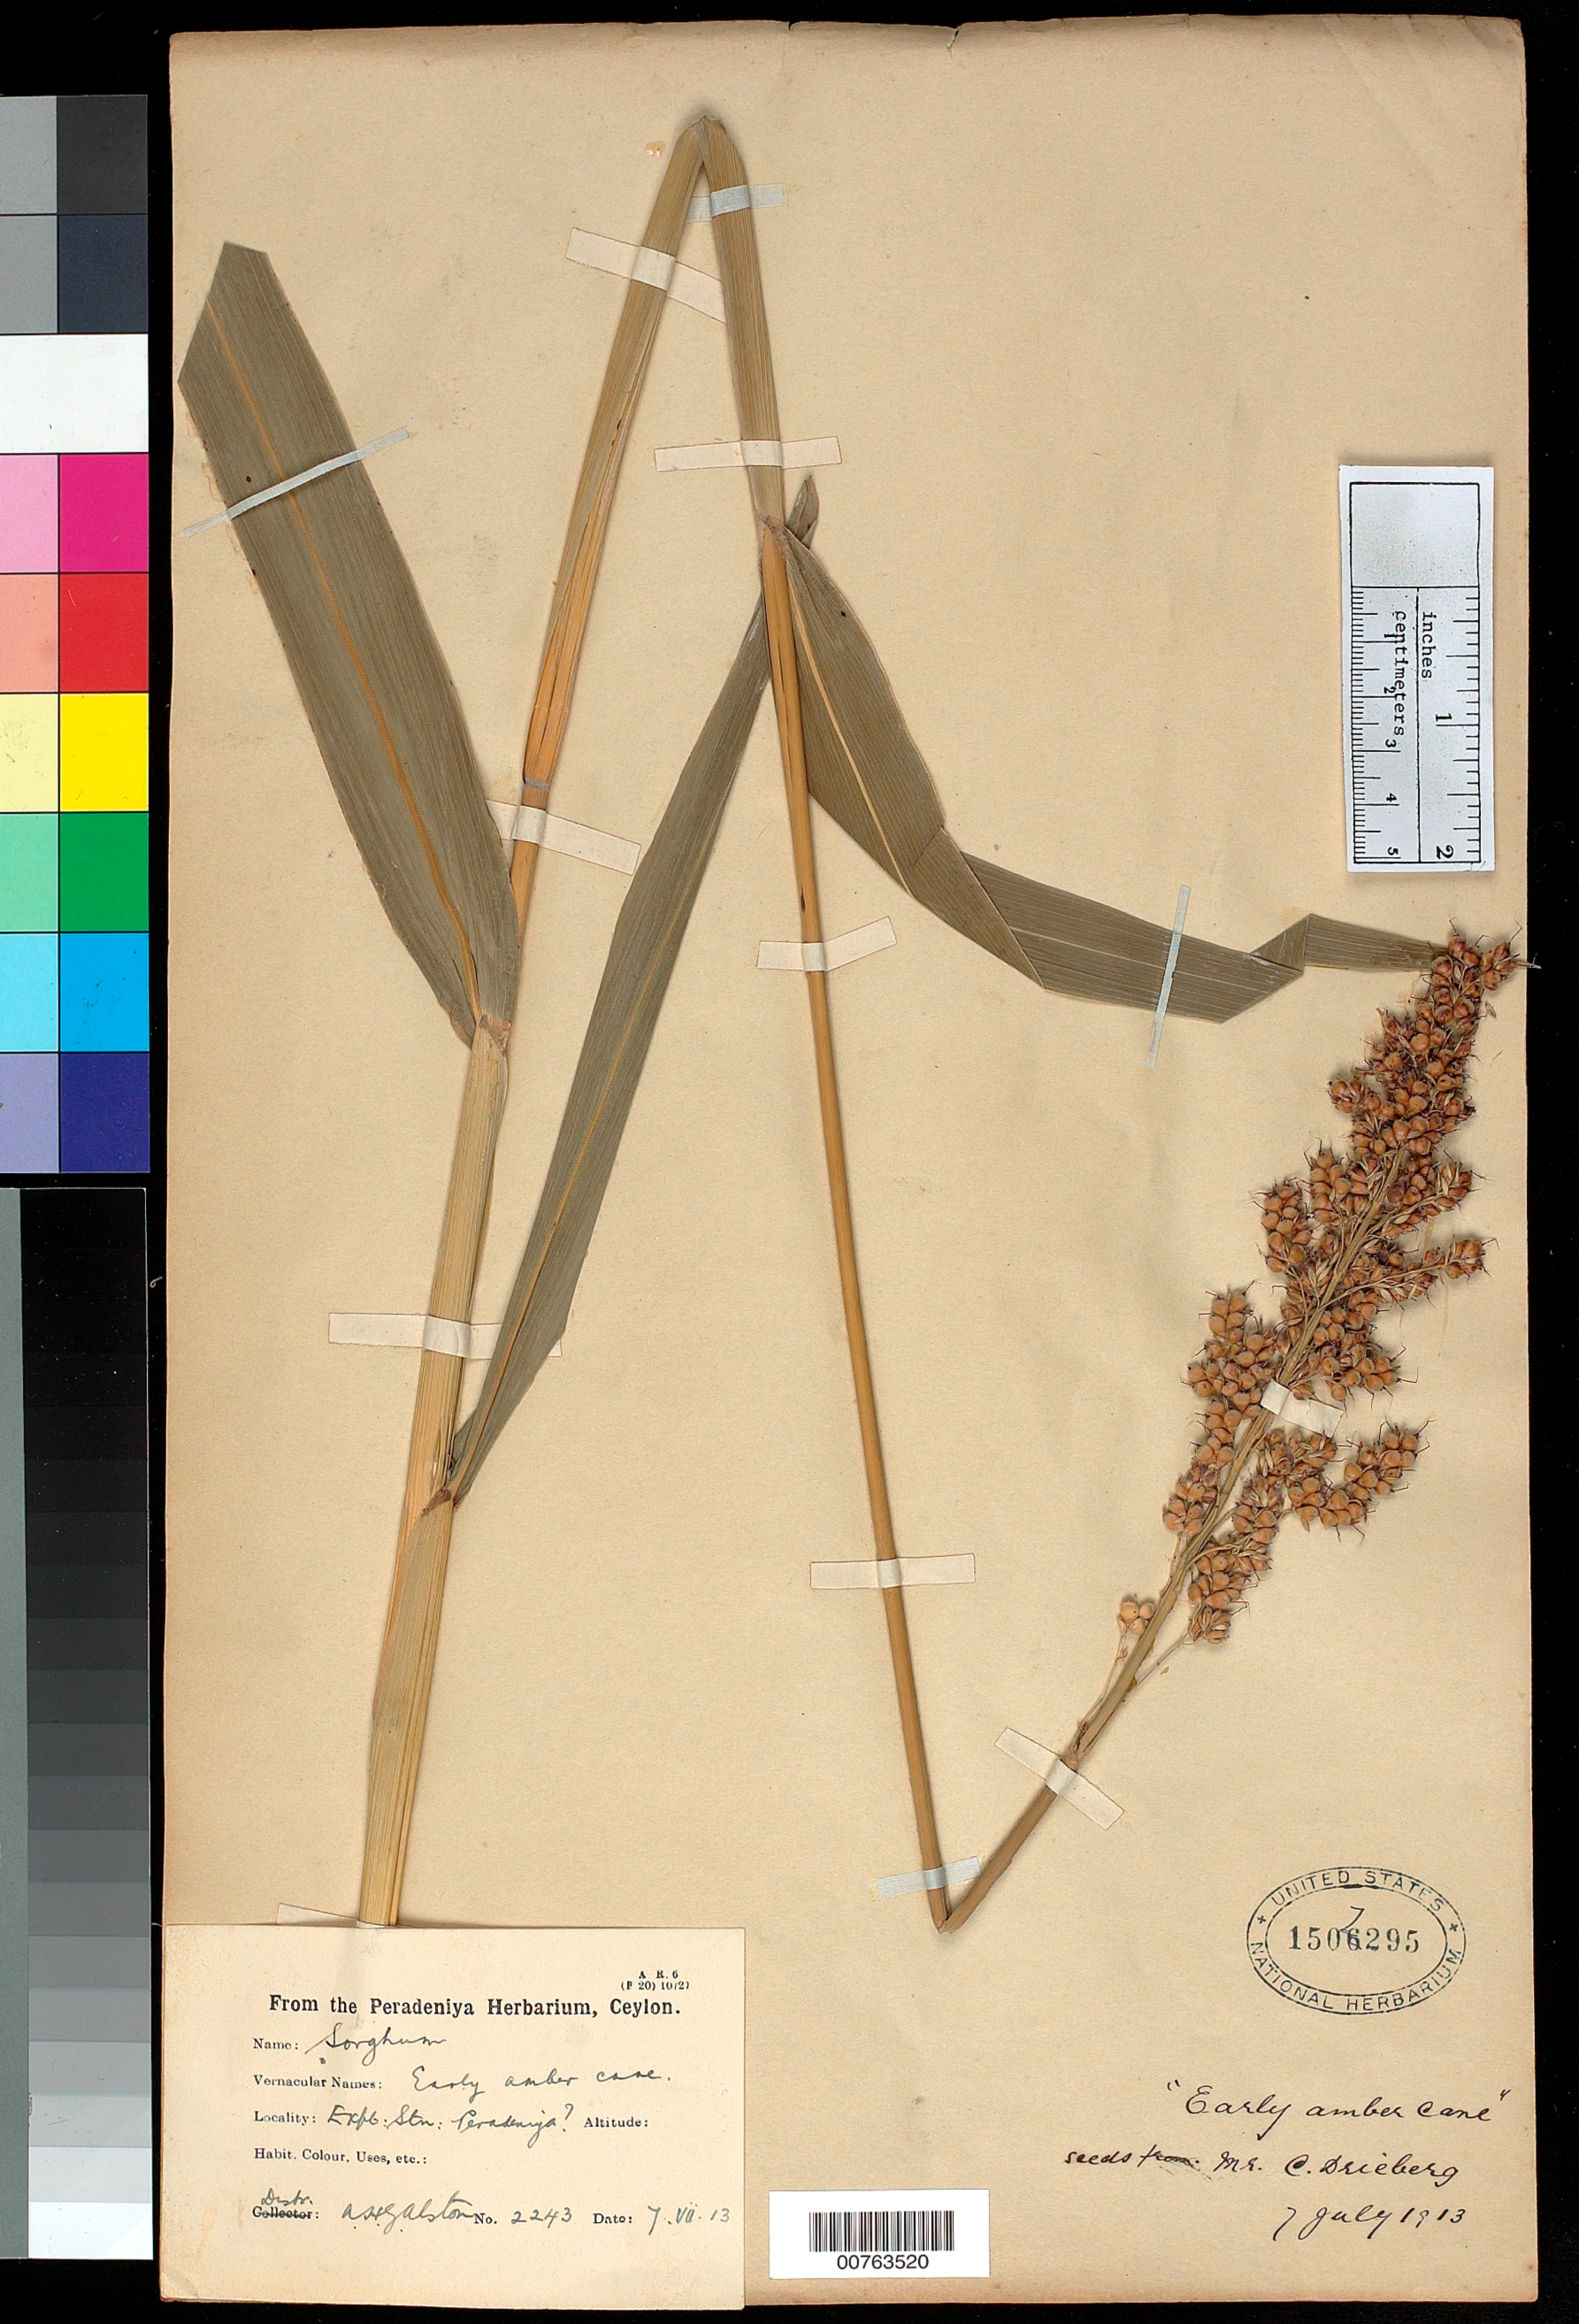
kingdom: Plantae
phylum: Tracheophyta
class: Liliopsida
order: Poales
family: Poaceae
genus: Sorghum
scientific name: Sorghum sp.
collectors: A. H. Alston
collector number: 2243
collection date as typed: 07 Jul 1913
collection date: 1913-07-07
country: Sri Lanka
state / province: Central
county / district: Kandy Dist.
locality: Expt. Station, Peradeniya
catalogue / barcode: US 1507295